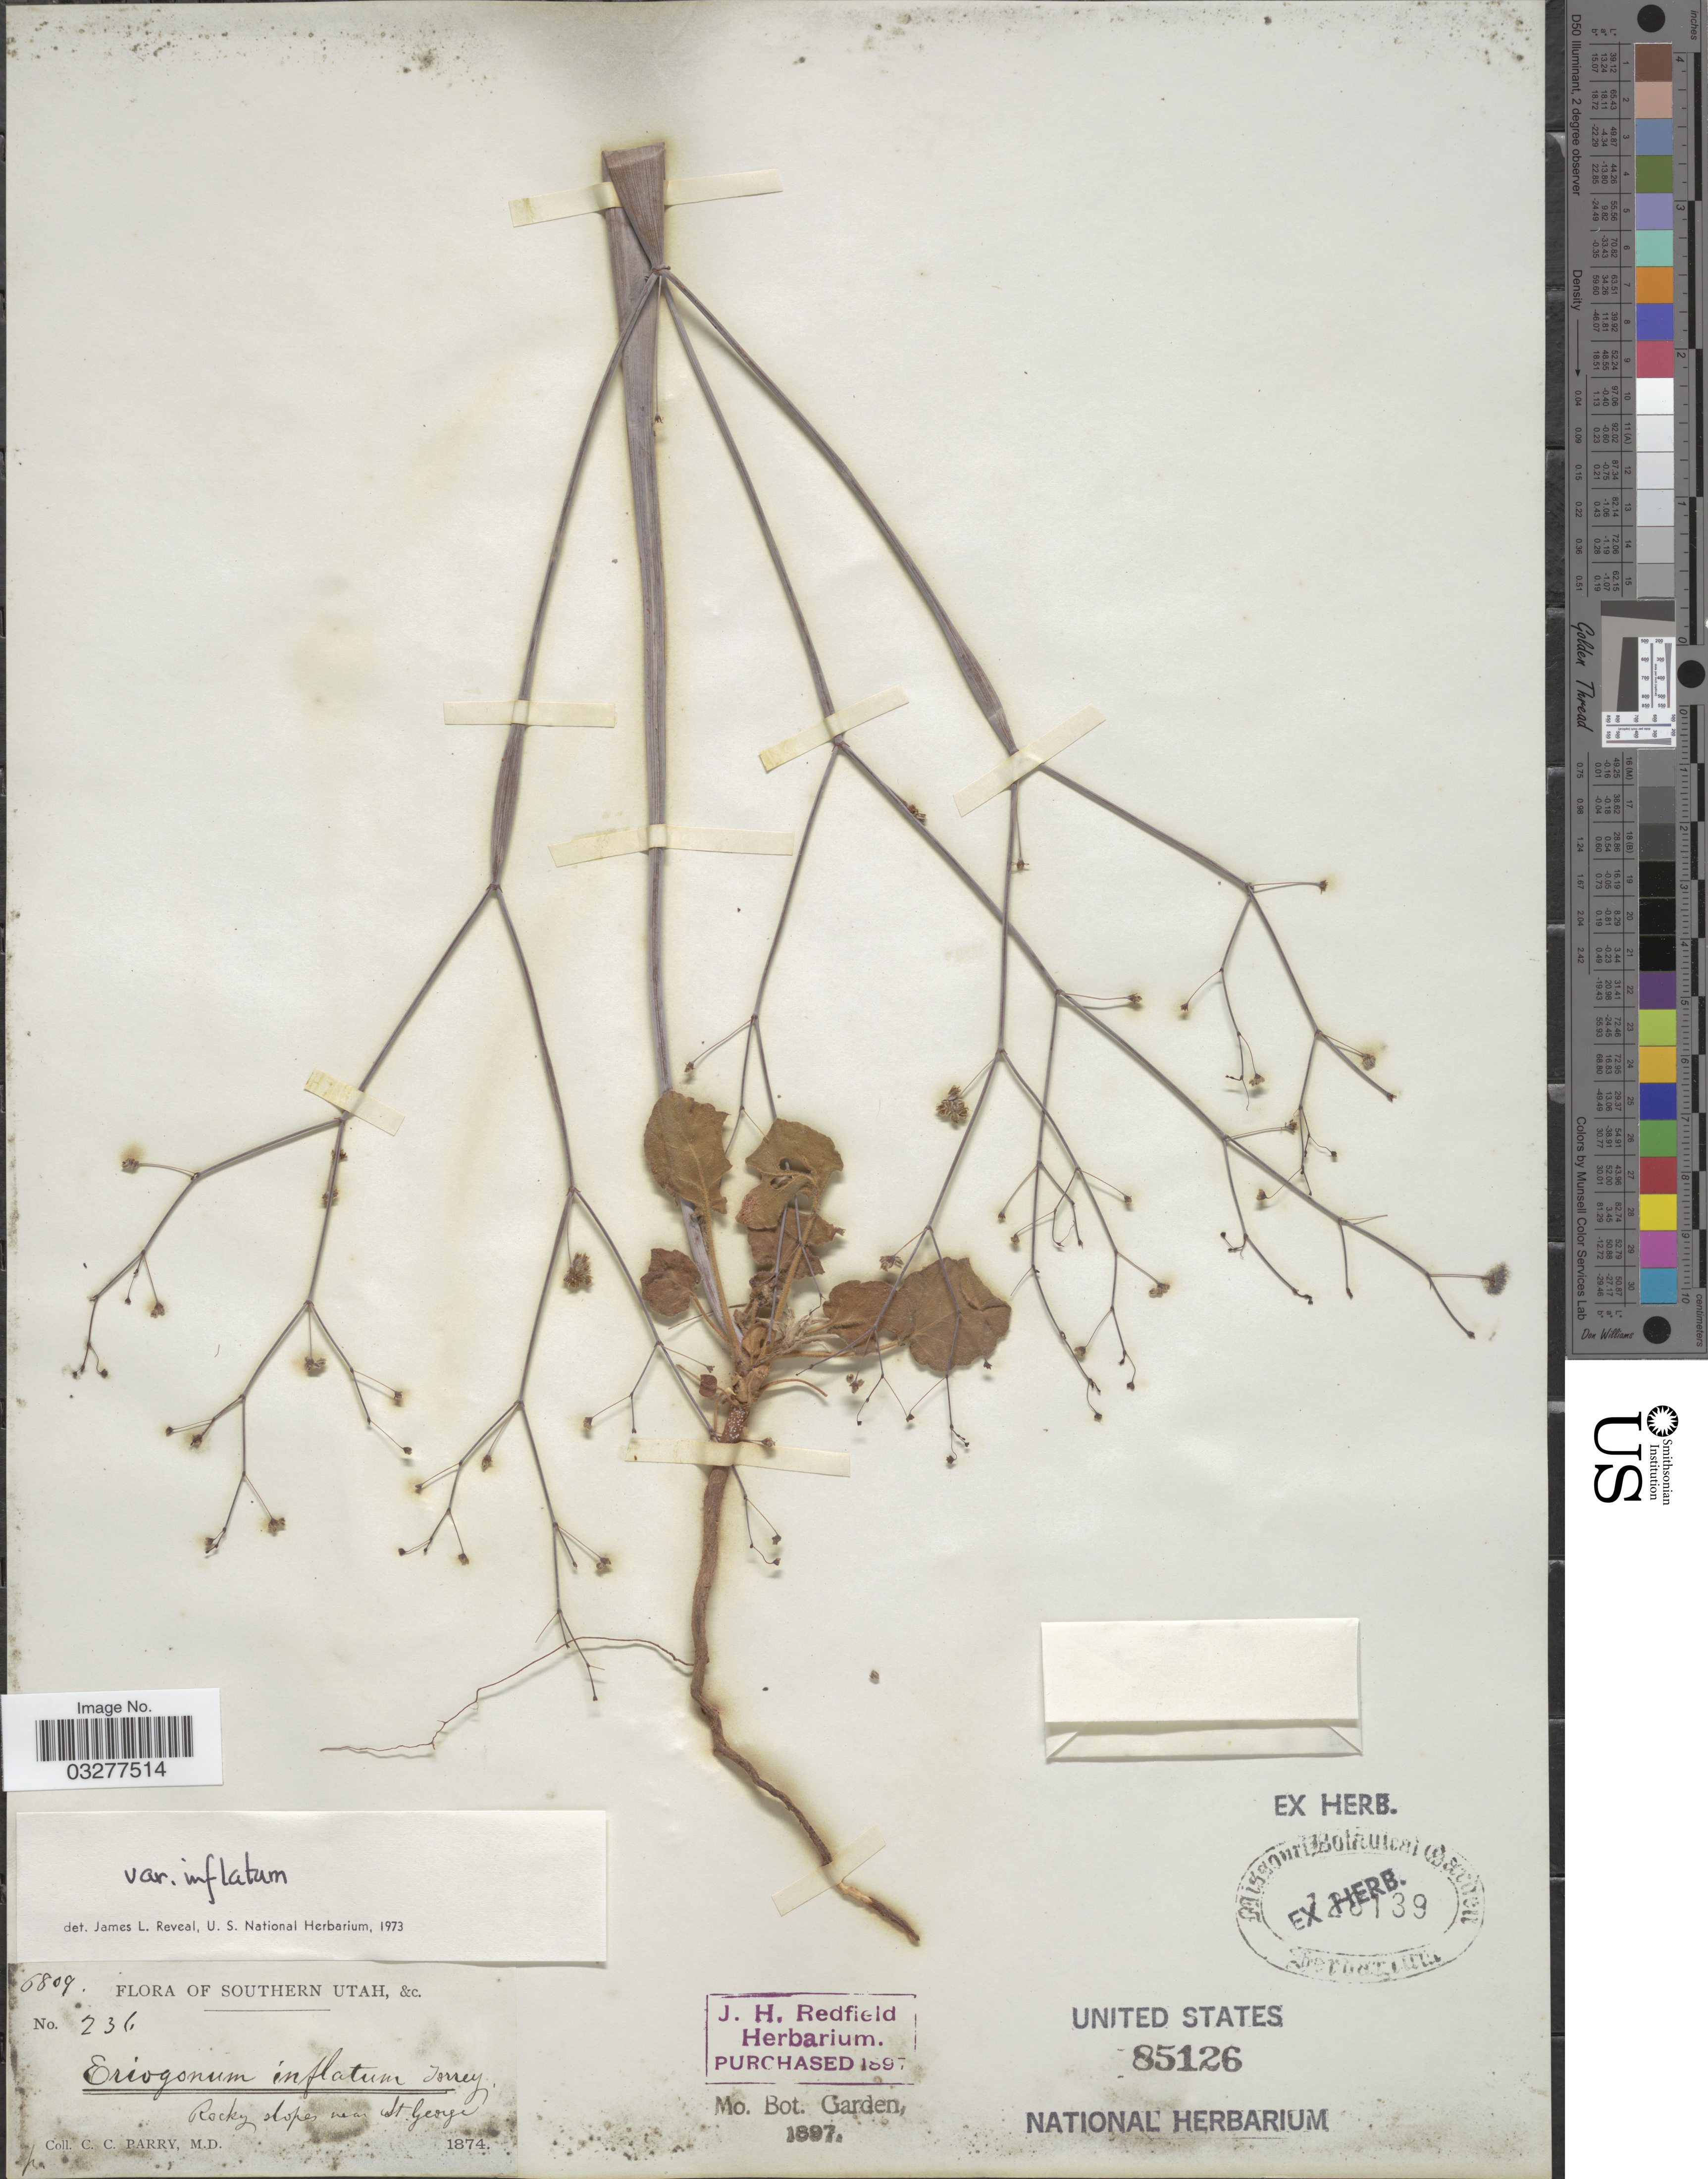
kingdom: Plantae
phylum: Tracheophyta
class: Magnoliopsida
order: Caryophyllales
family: Polygonaceae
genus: Eriogonum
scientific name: Eriogonum inflatum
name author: Torr. & Frém.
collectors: C. C. Parry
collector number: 236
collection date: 1874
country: United States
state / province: Utah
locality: Southern Utah, &c., Rocky slopes near St. George.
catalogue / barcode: US 85126